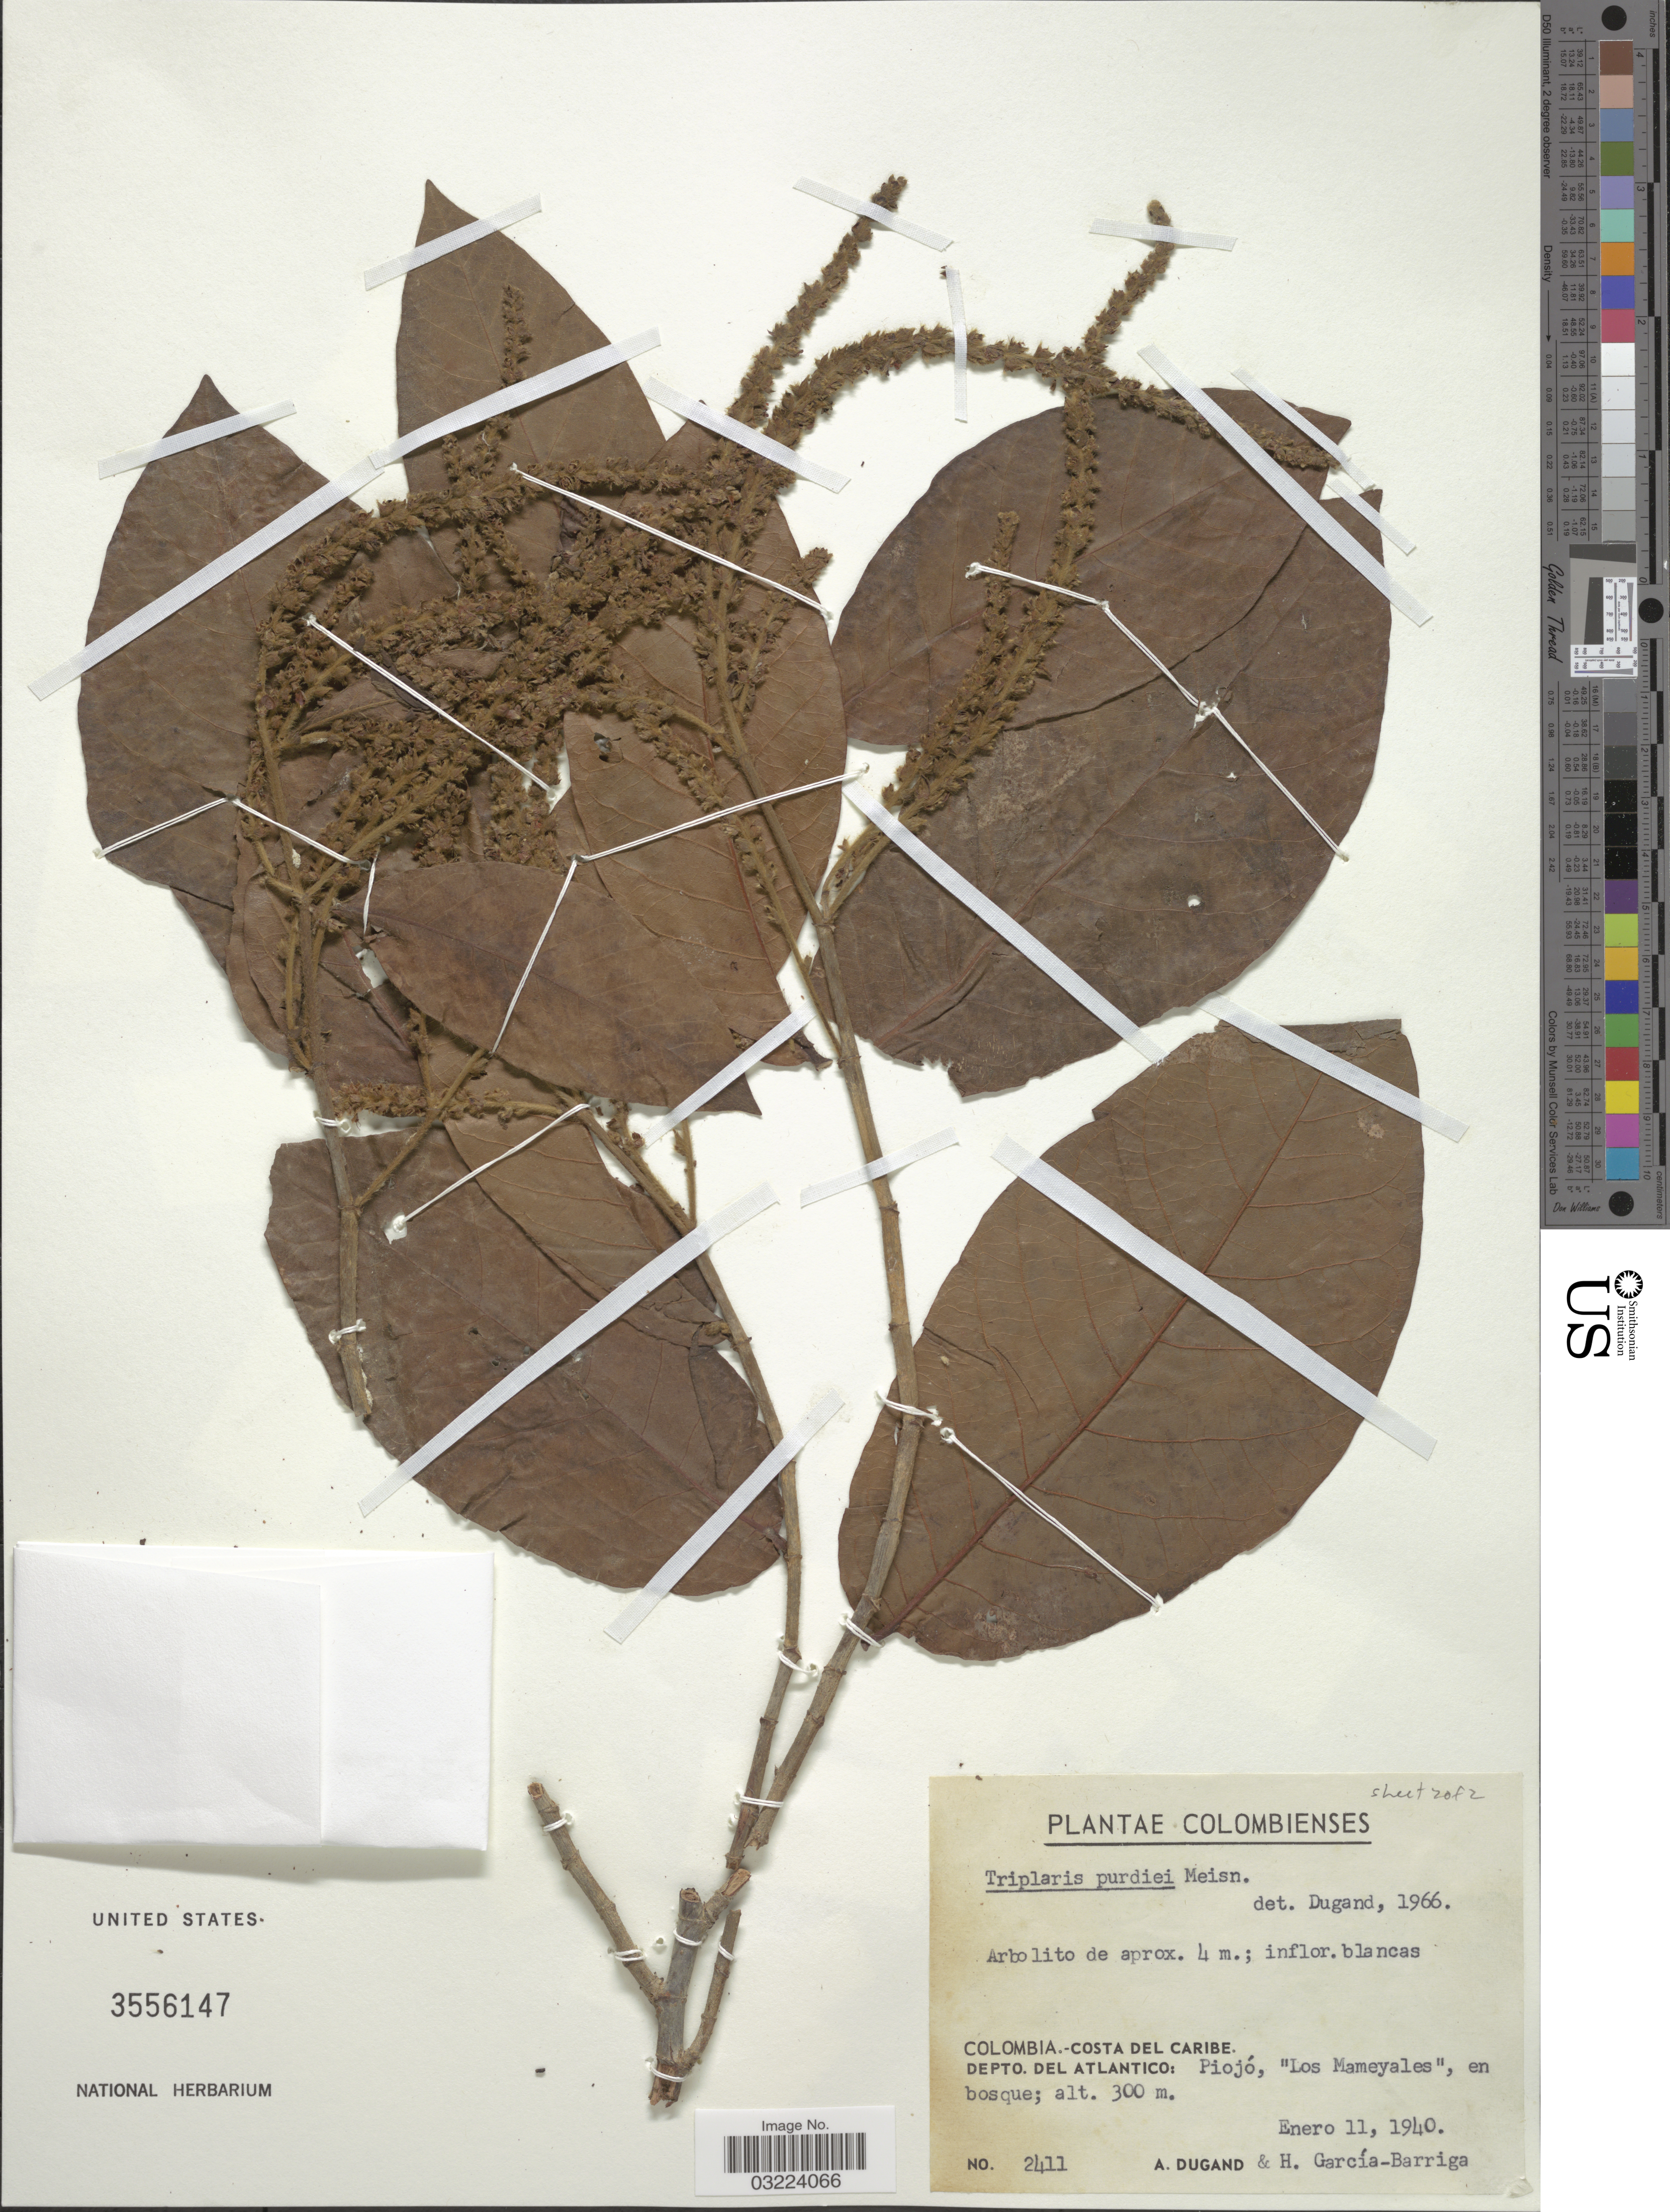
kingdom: Plantae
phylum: Tracheophyta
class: Magnoliopsida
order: Caryophyllales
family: Polygonaceae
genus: Triplaris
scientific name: Triplaris purdiei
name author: Meisn.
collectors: A. Dugand & H. García Barriga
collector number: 2411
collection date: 1940-01-11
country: Colombia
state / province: Atlántico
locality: Costa del Caribe. Depto. del Atlantico: Piojó, "Los Mameyales", en bosque.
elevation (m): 300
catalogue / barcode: US 3556147